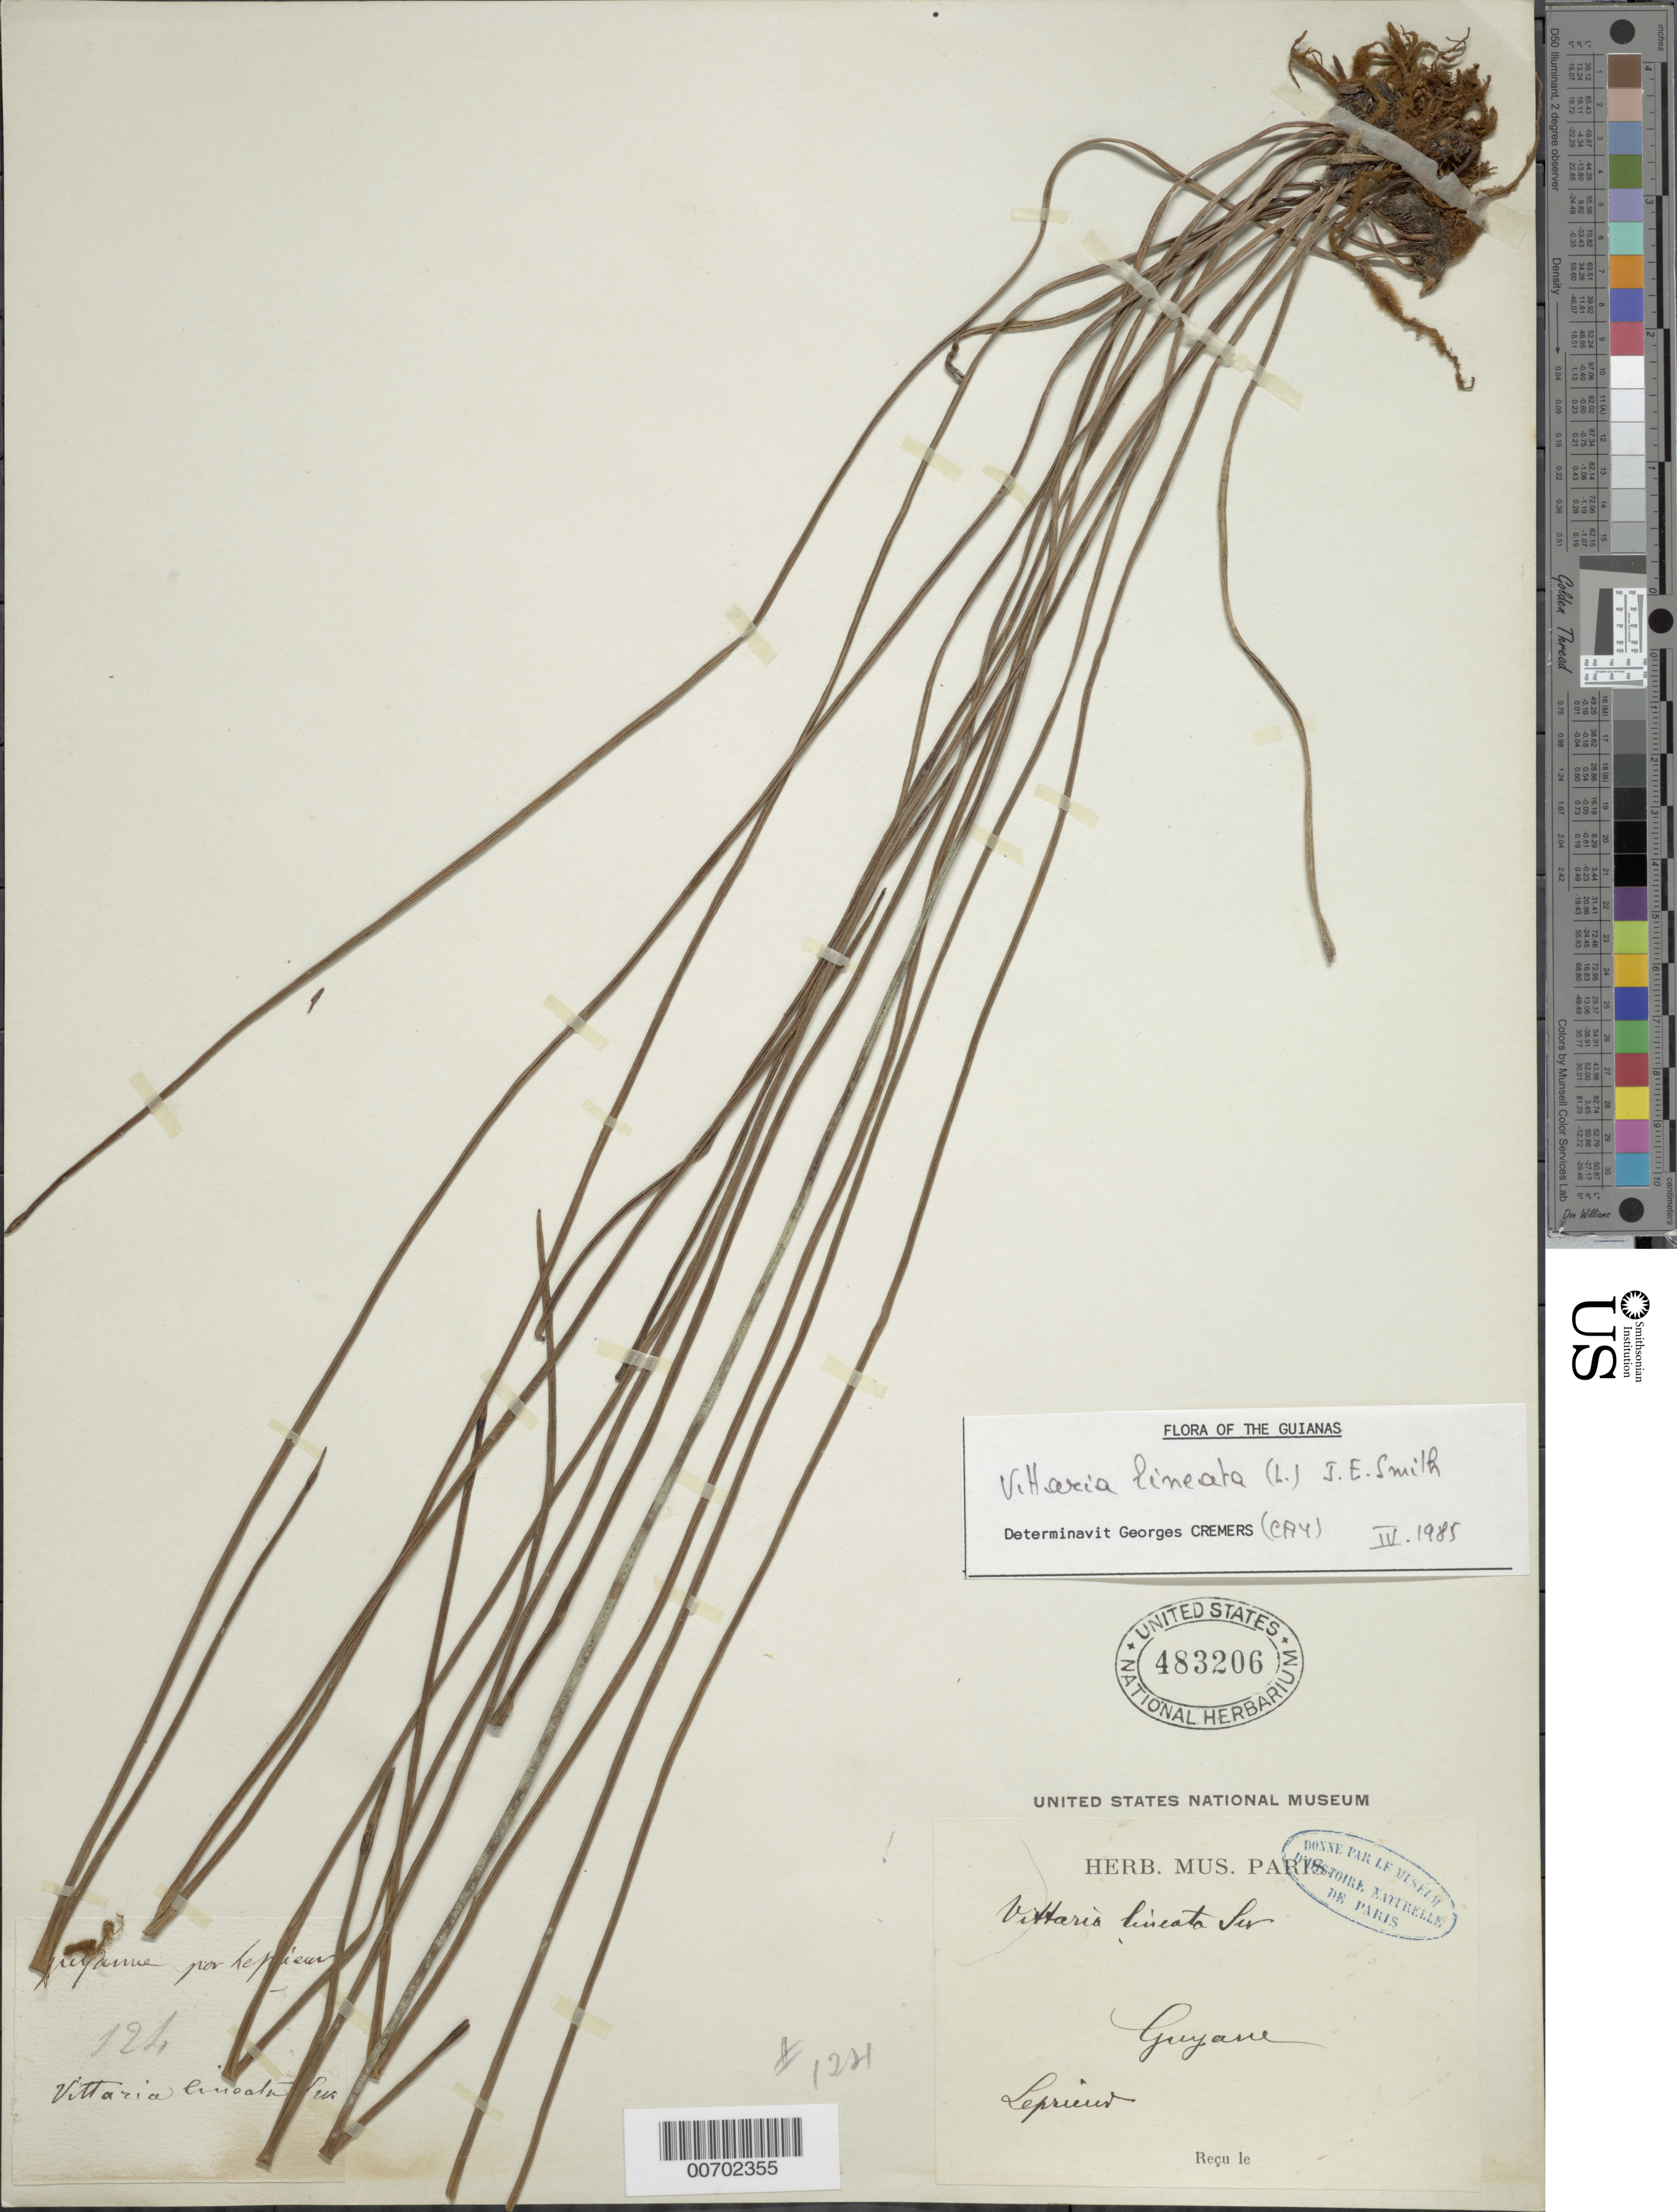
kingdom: Plantae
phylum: Tracheophyta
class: Polypodiopsida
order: Polypodiales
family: Pteridaceae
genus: Vittaria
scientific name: Vittaria lineata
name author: (L.) Sm.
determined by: Cremers, Georges A.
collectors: F. M. R. Leprieur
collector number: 124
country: French Guiana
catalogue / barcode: US 483206